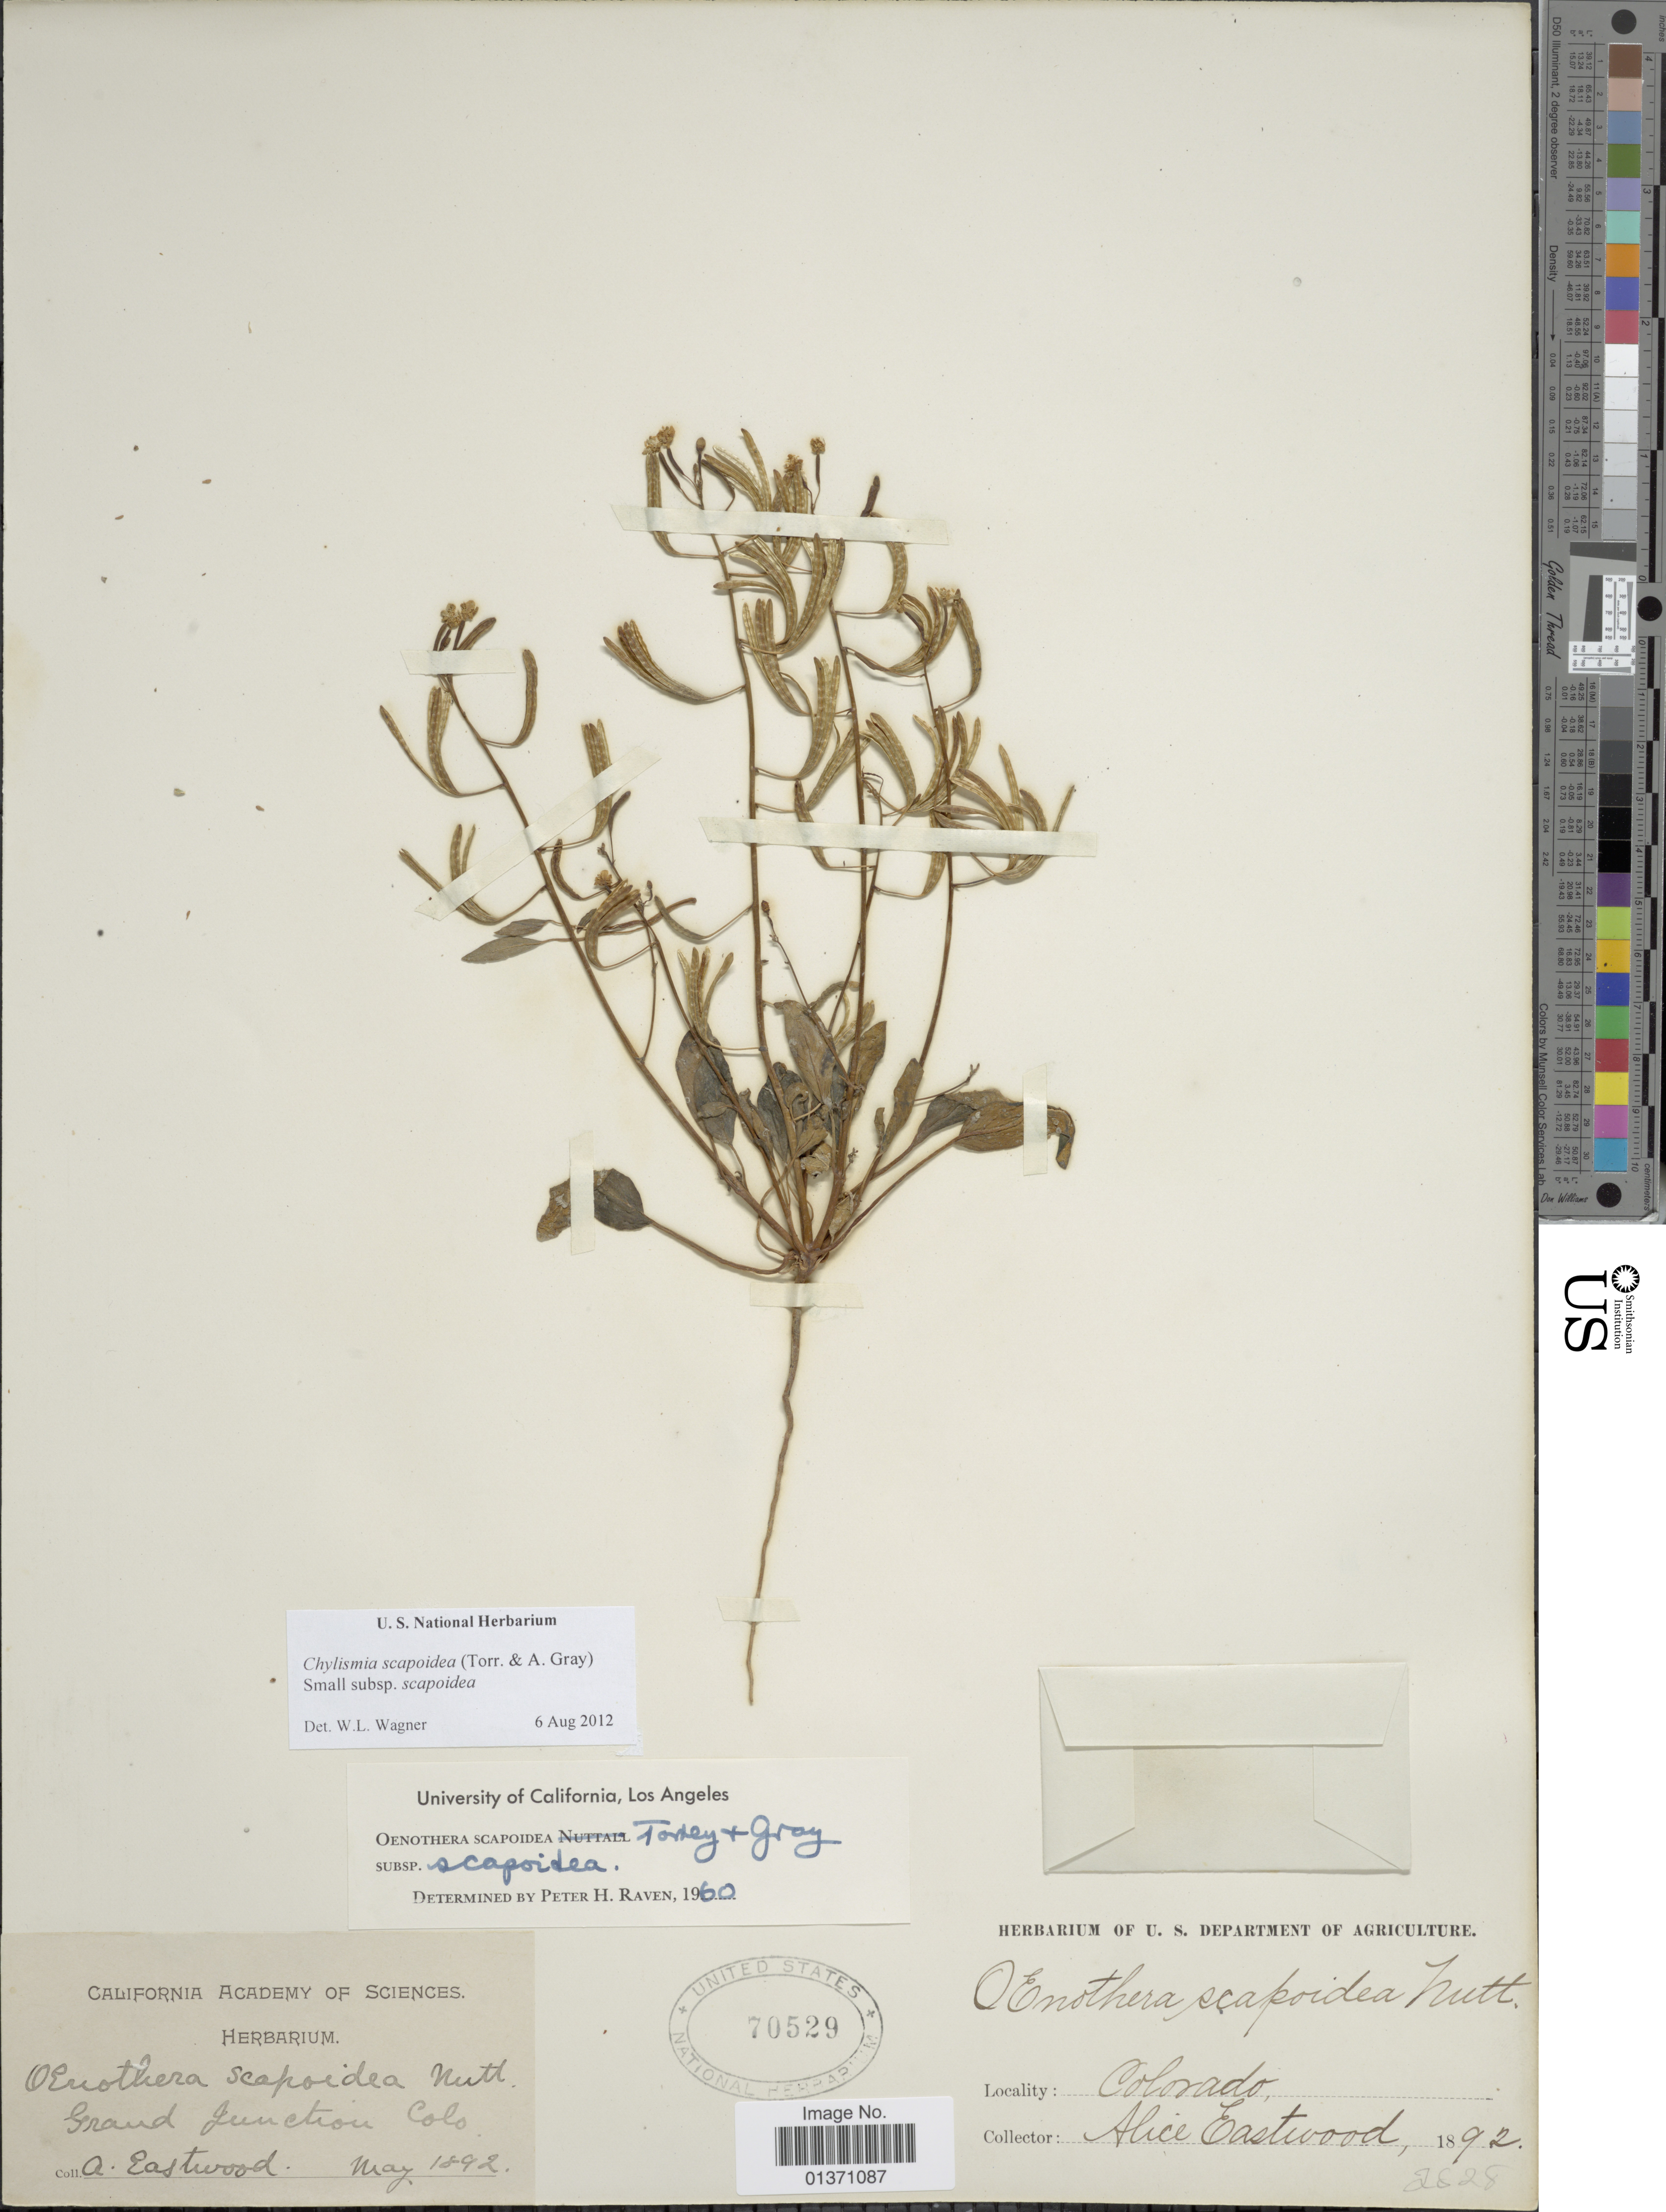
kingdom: Plantae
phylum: Tracheophyta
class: Magnoliopsida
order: Myrtales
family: Onagraceae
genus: Chylismia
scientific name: Chylismia scapoidea subsp. scapoidea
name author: (Torr. & A. Gray) Small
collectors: A. Eastwood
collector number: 2828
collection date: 1892-05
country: United States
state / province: Colorado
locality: Grand Junction Colo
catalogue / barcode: US 70529